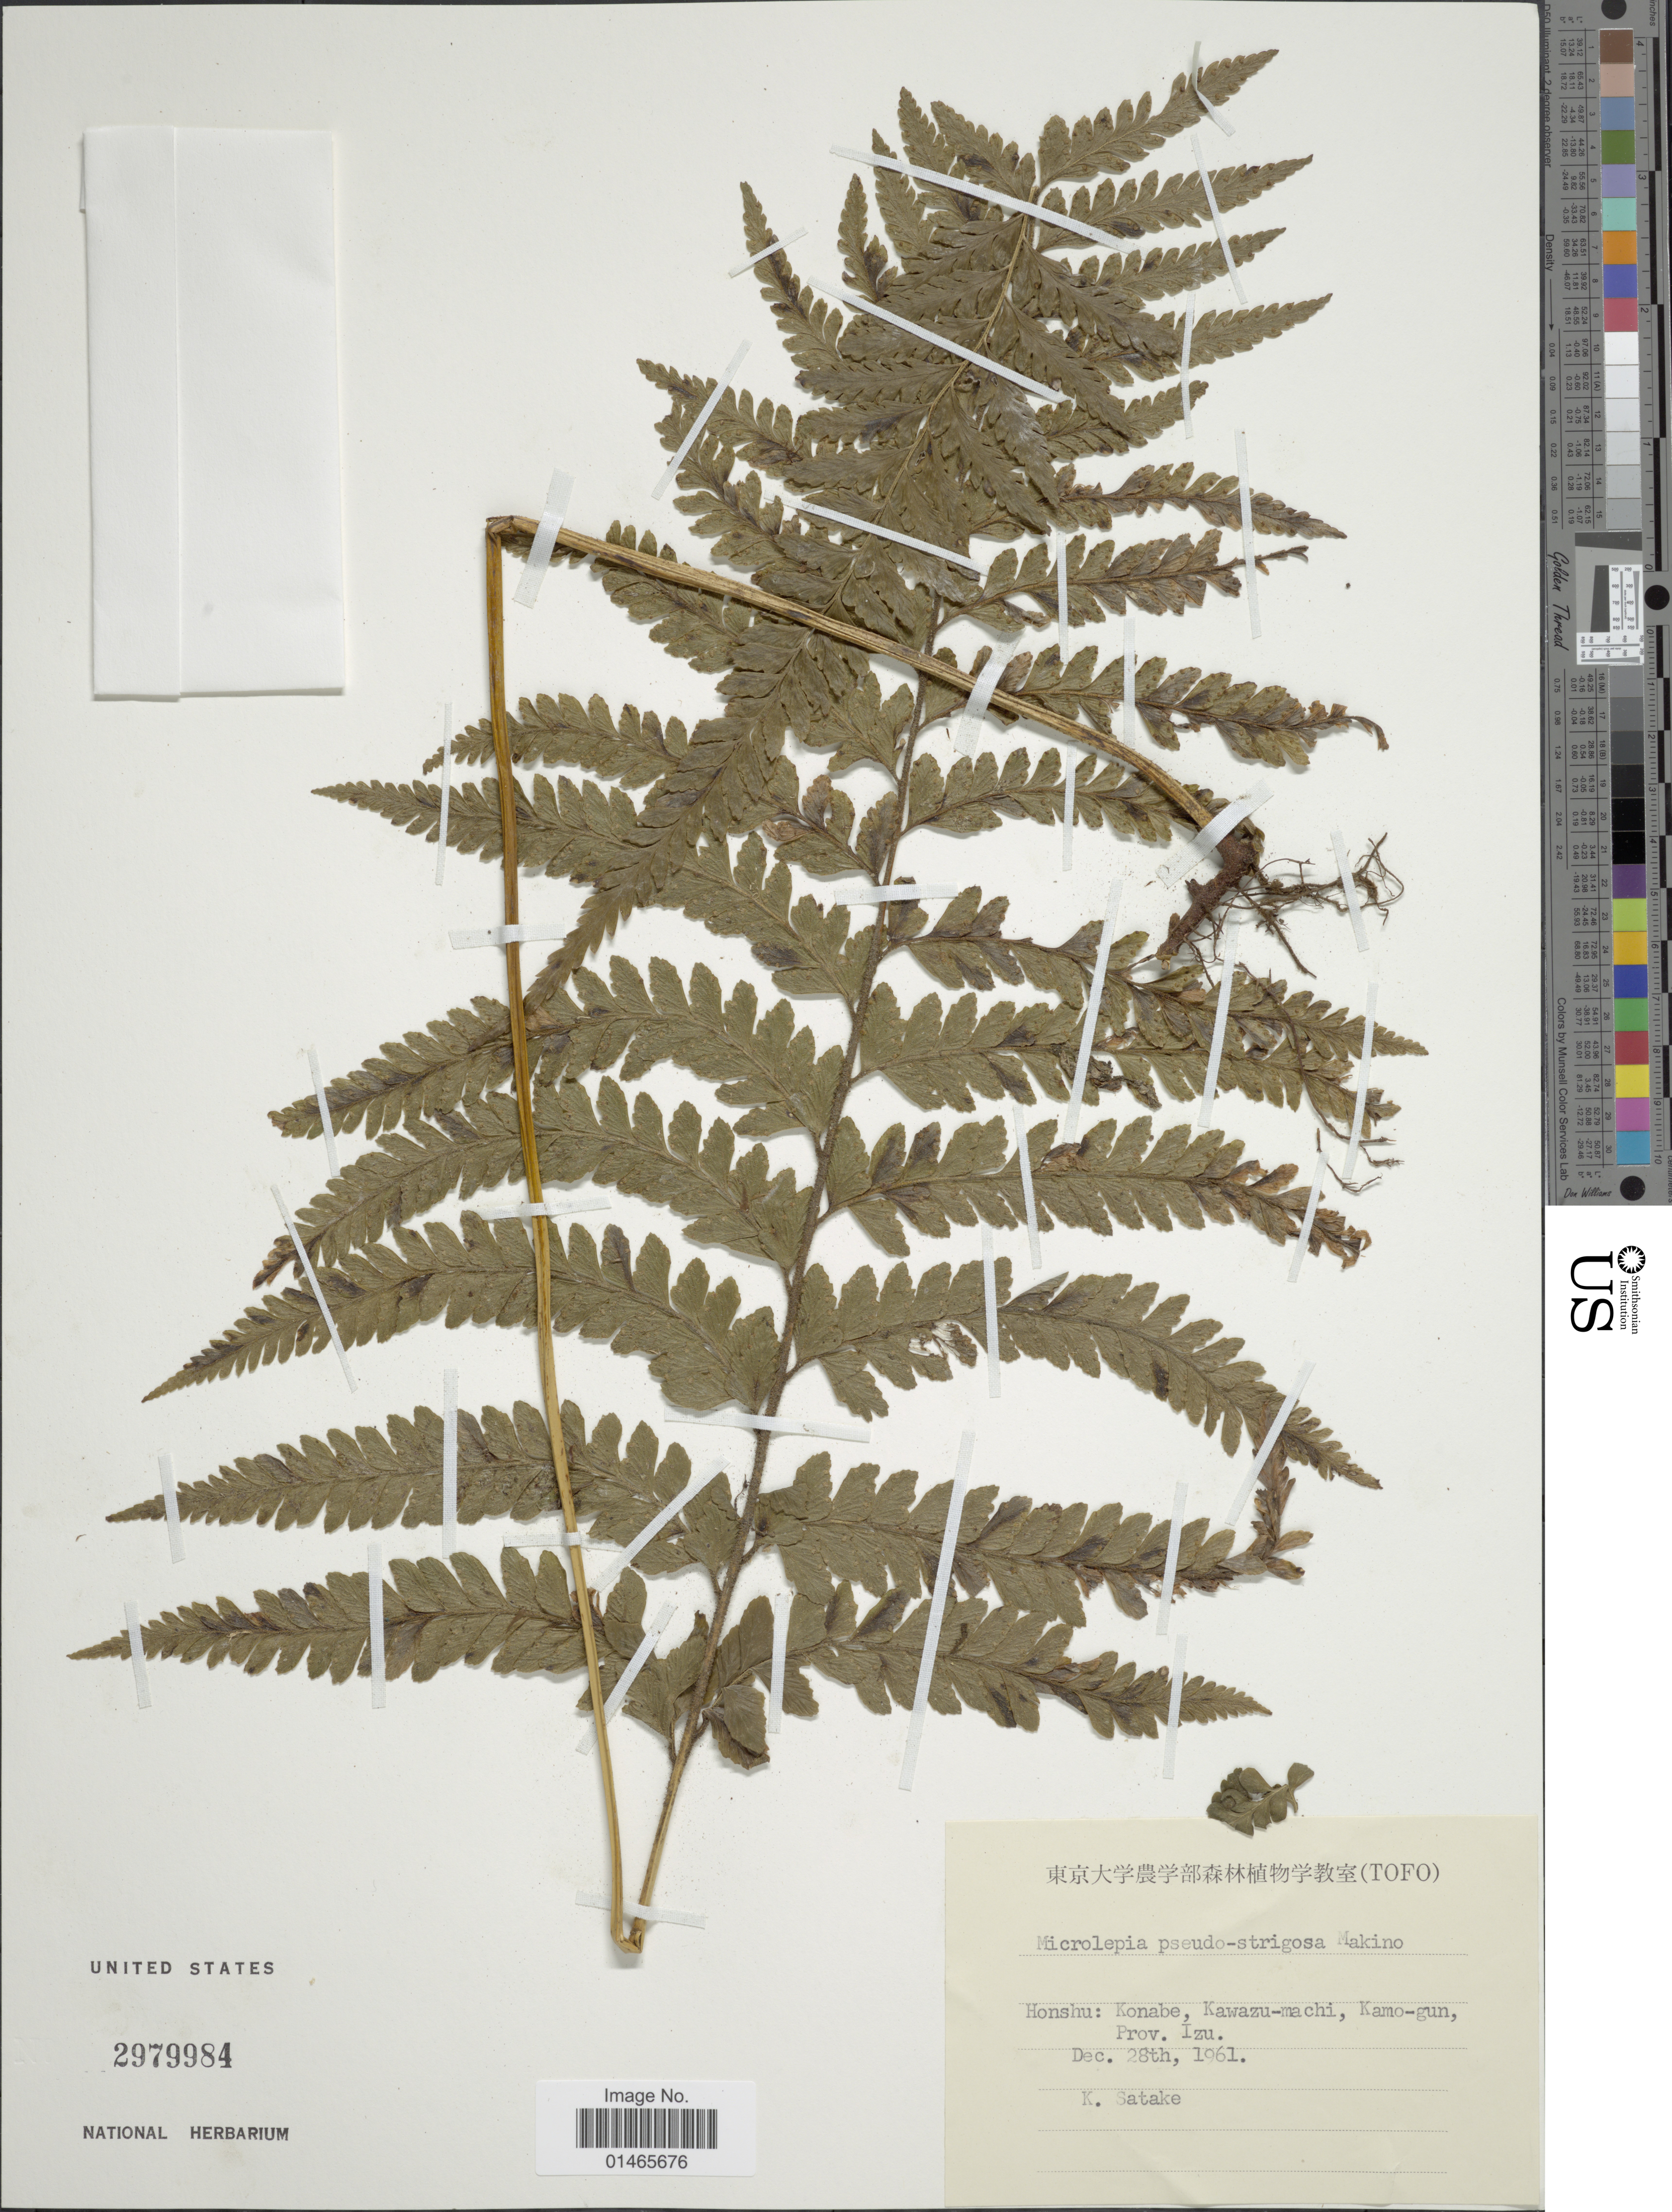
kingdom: Plantae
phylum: Tracheophyta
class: Polypodiopsida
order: Polypodiales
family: Dennstaedtiaceae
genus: Microlepia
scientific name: Microlepia pseudostrigosa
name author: Makino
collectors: K. Satake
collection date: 1961-12-28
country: Japan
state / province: Sizuoka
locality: Honshu: Konabe, Kawazu-machi, Kamo-gun, Prov. Izu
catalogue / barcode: US 2979984